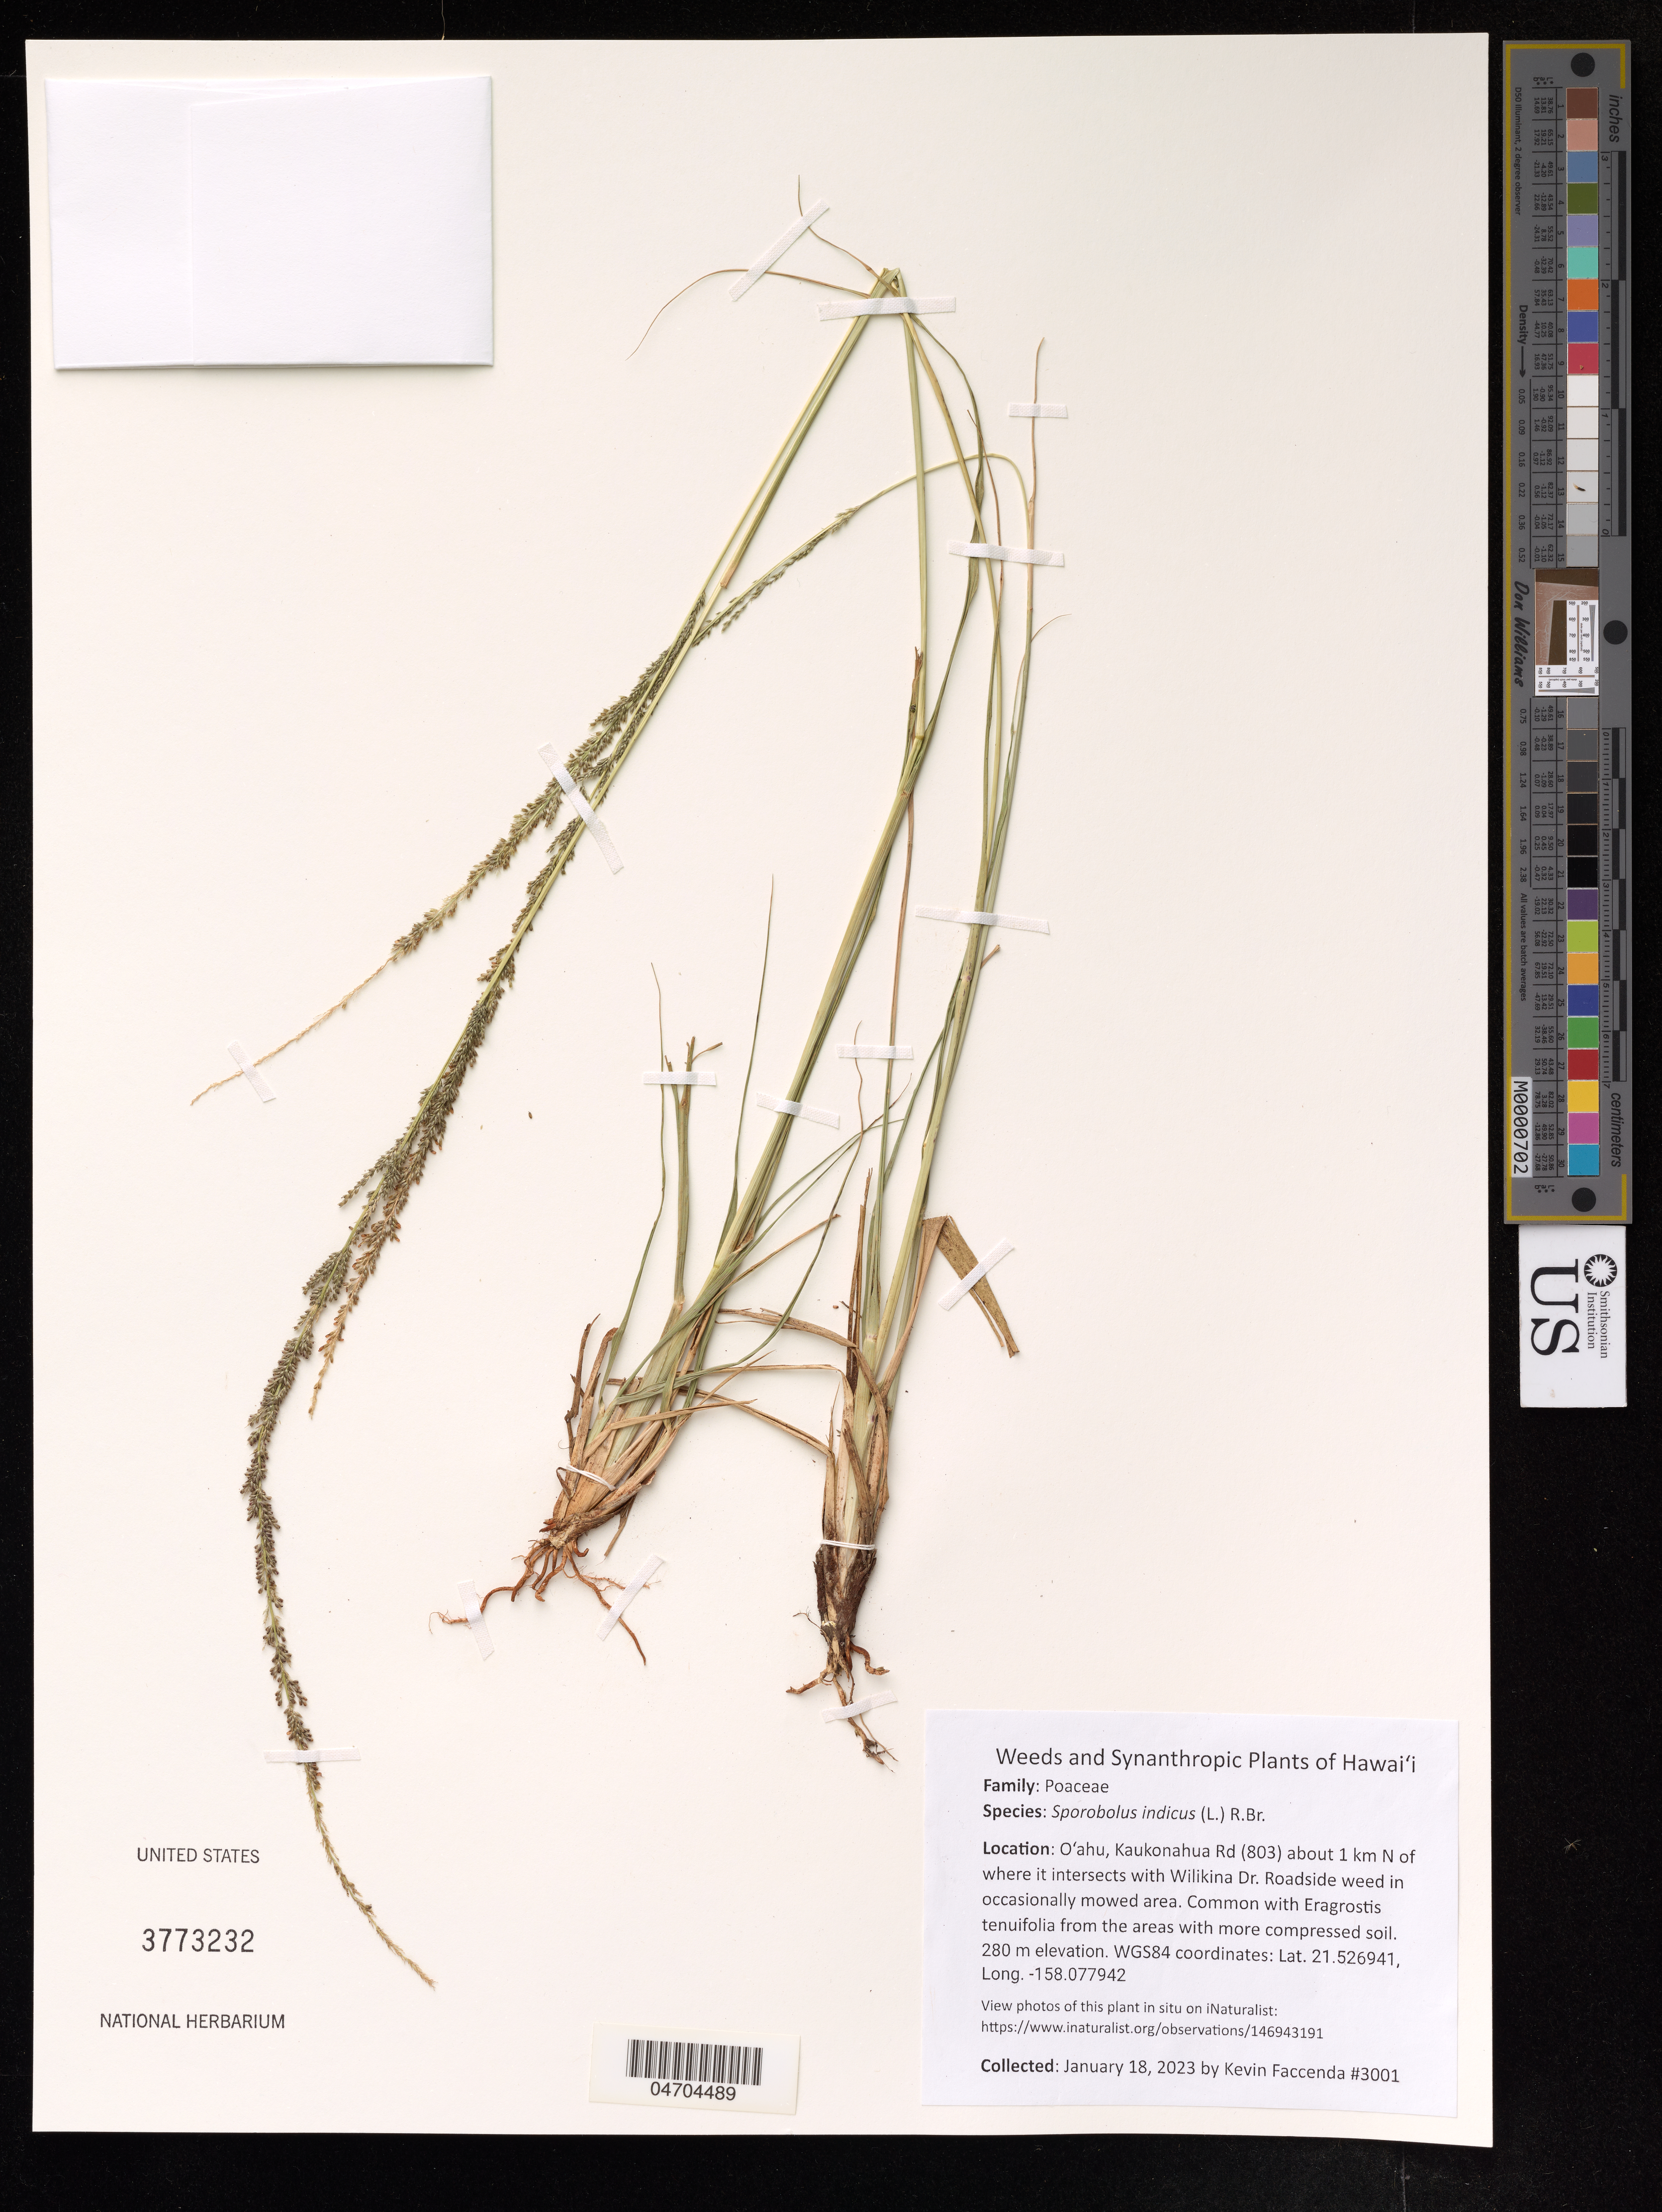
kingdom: Plantae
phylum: Tracheophyta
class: Liliopsida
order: Poales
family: Poaceae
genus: Sporobolus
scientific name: Sporobolus indicus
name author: (L.) R. Br.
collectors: K. Faccenda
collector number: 3001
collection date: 2023-01-18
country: United States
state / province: Hawaii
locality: O'ahu, Kaukonahua Rd (803) about 1 km N of where it intersects with Wilikina Dr.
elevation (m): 280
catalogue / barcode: US 3773232